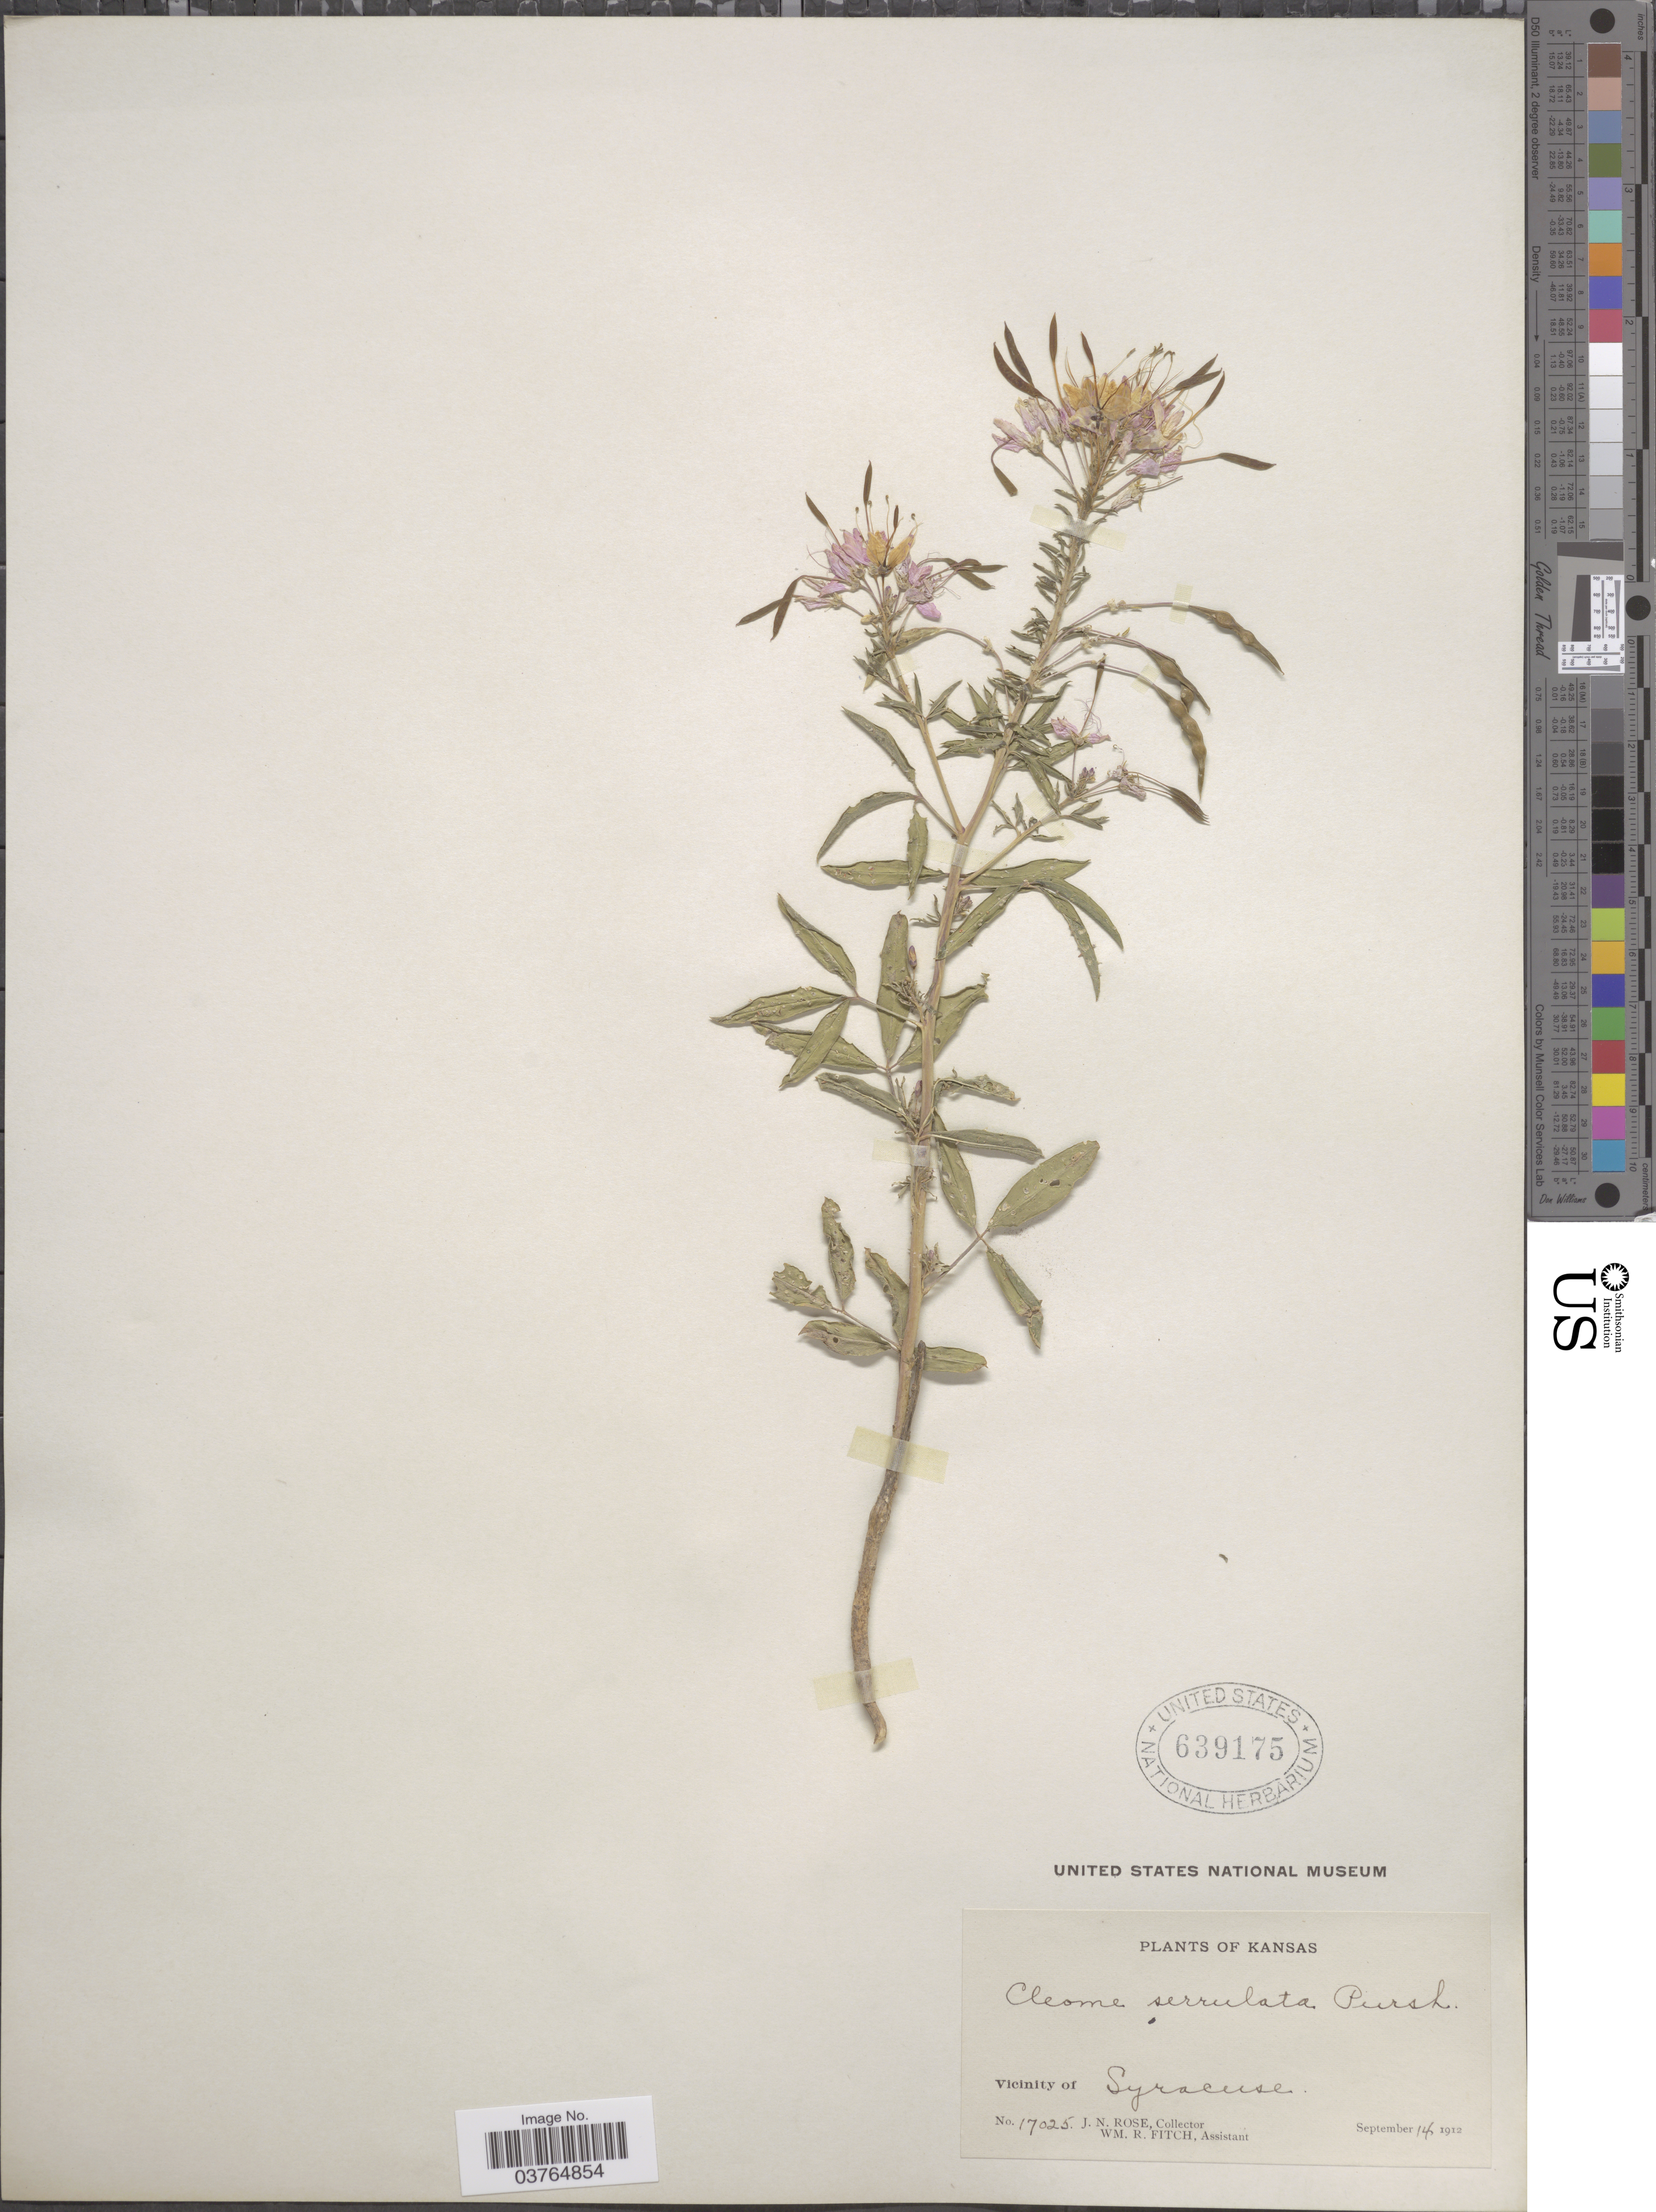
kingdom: Plantae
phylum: Tracheophyta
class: Magnoliopsida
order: Brassicales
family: Cleomaceae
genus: Cleomella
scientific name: Cleomella serrulata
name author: (Pursh) Roalson & J.C. Hall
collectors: J. N. Rose & W. R. Fitch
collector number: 17025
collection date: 1912-09-14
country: United States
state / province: Kansas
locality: Vicinity of Syracuse.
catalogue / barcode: US 639175